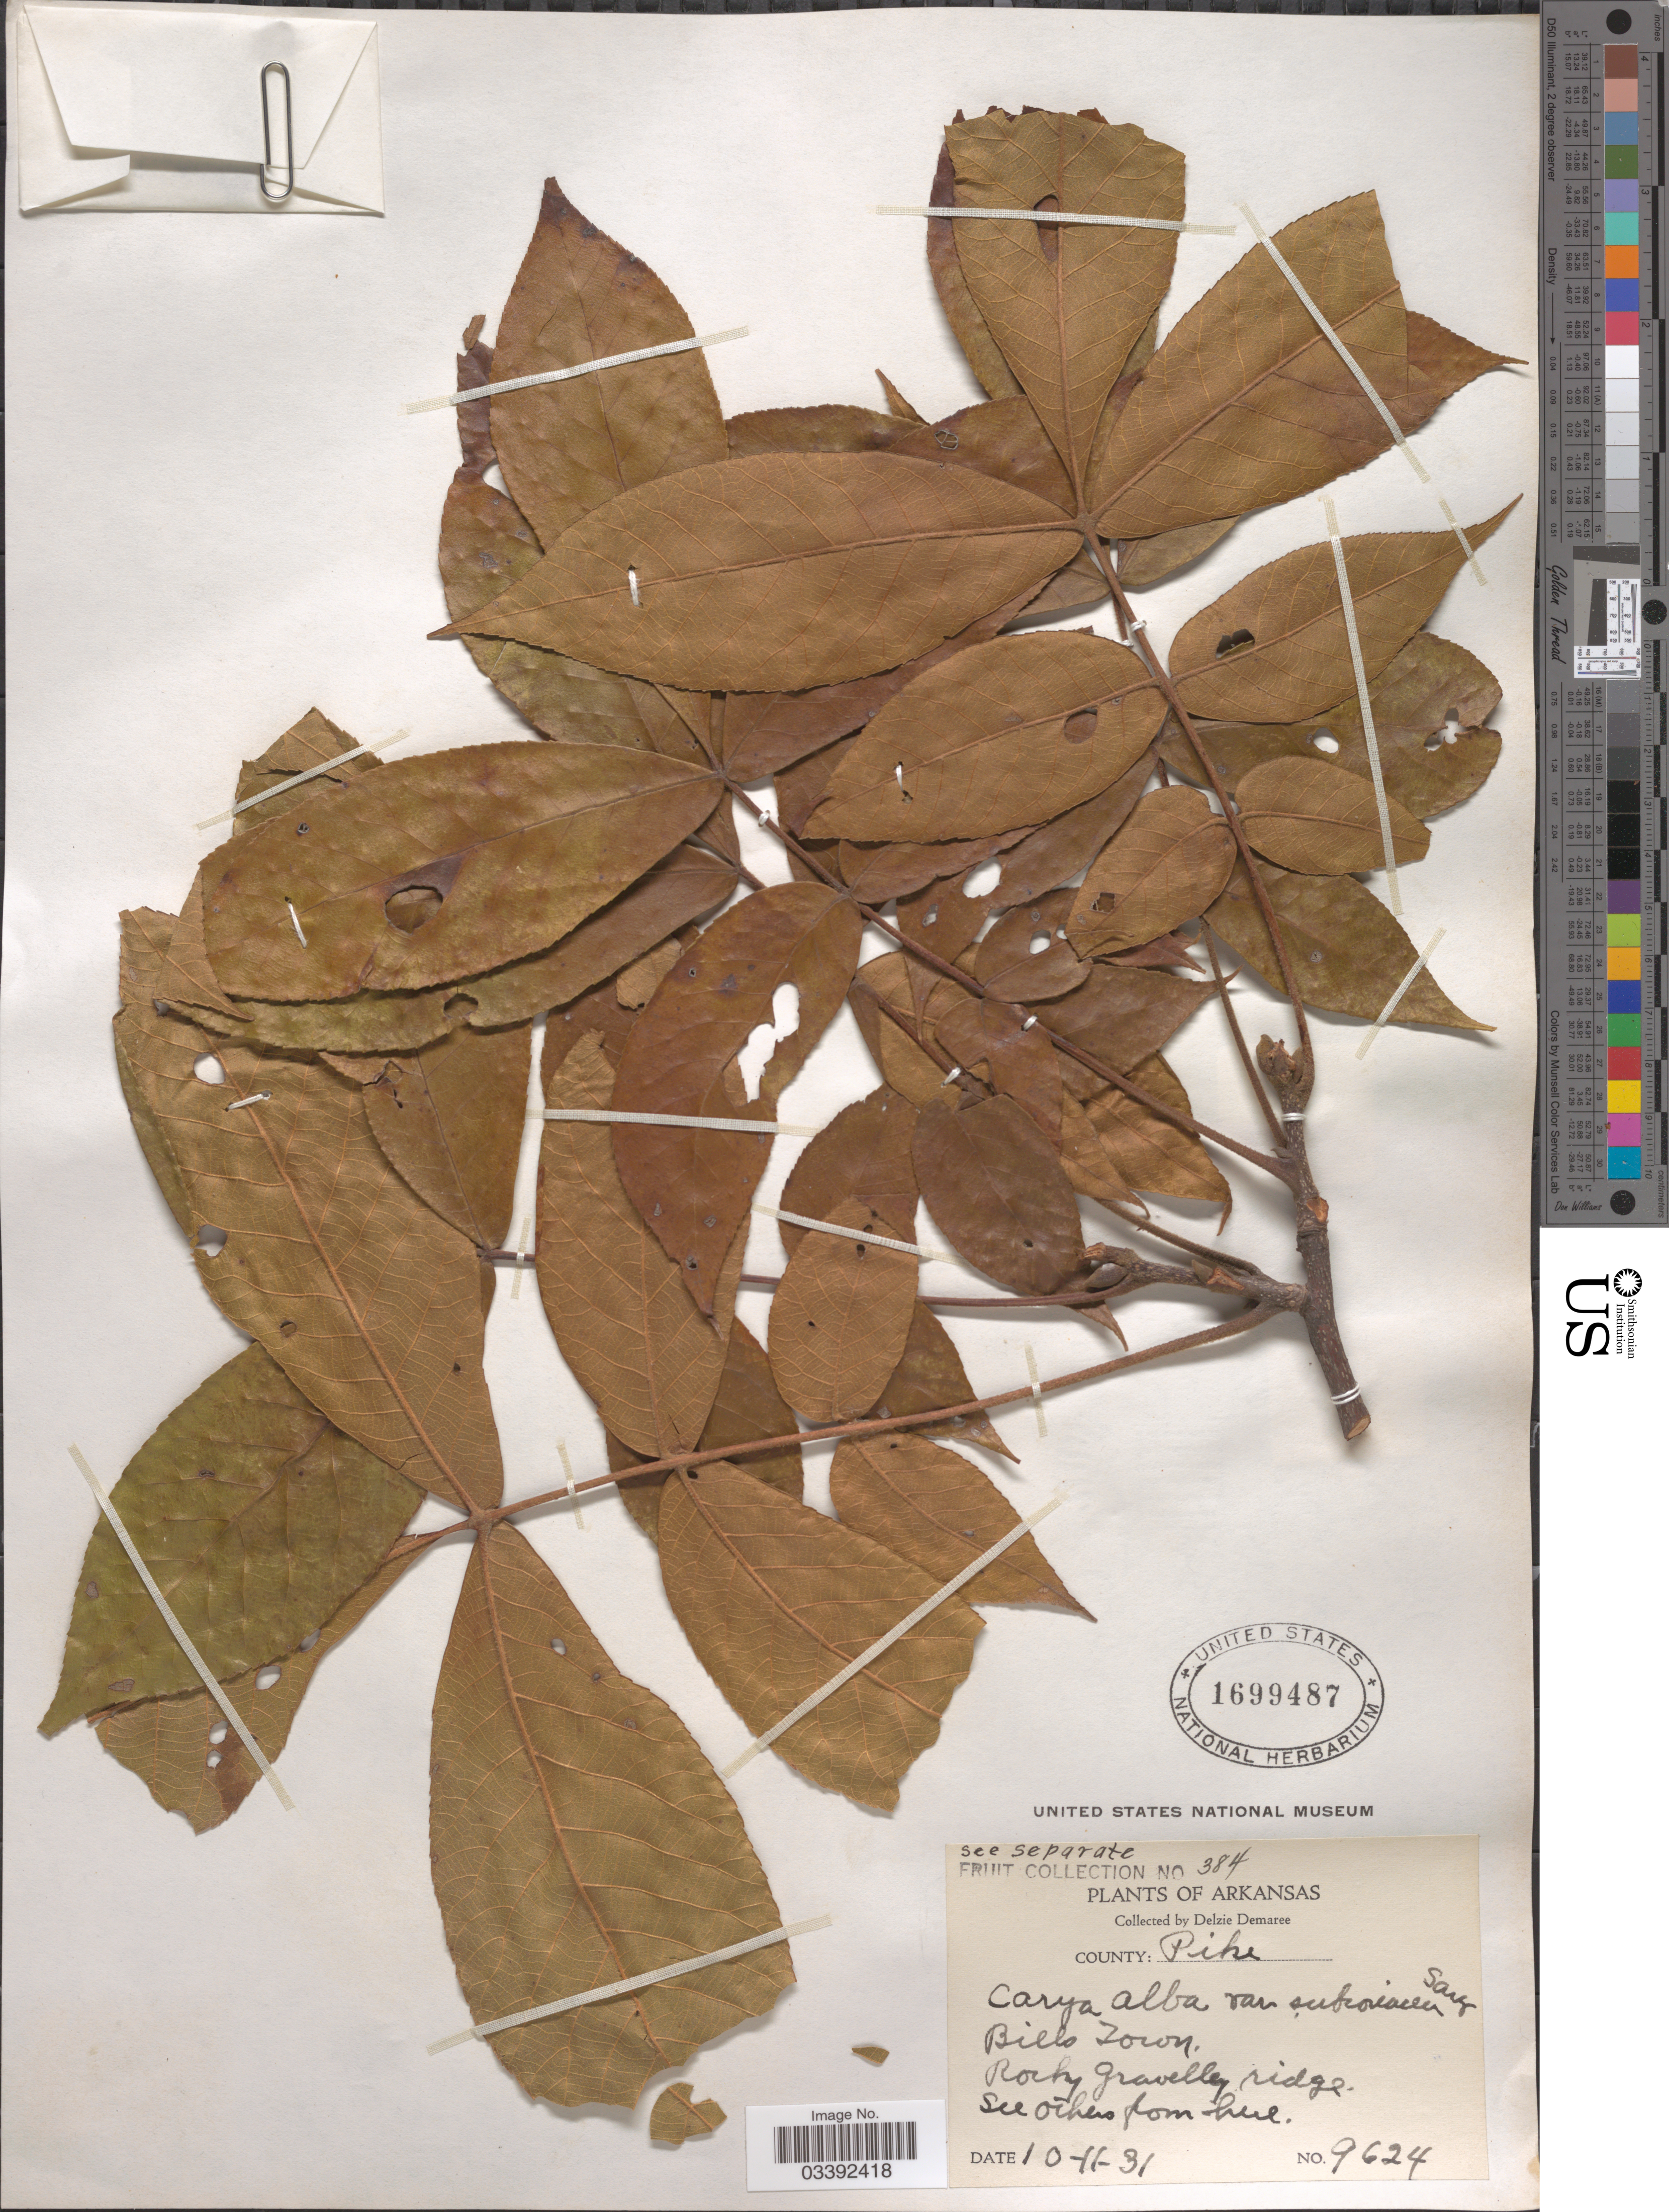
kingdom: Plantae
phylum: Tracheophyta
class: Magnoliopsida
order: Fagales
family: Juglandaceae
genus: Carya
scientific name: Carya tomentosa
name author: (Lam.) Nutt.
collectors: D. Demaree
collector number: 9624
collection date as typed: Transcribed d/m/y: 11/10/31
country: United States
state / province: Arkansas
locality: County: Pike. Bills Town.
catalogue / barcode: US 1699487